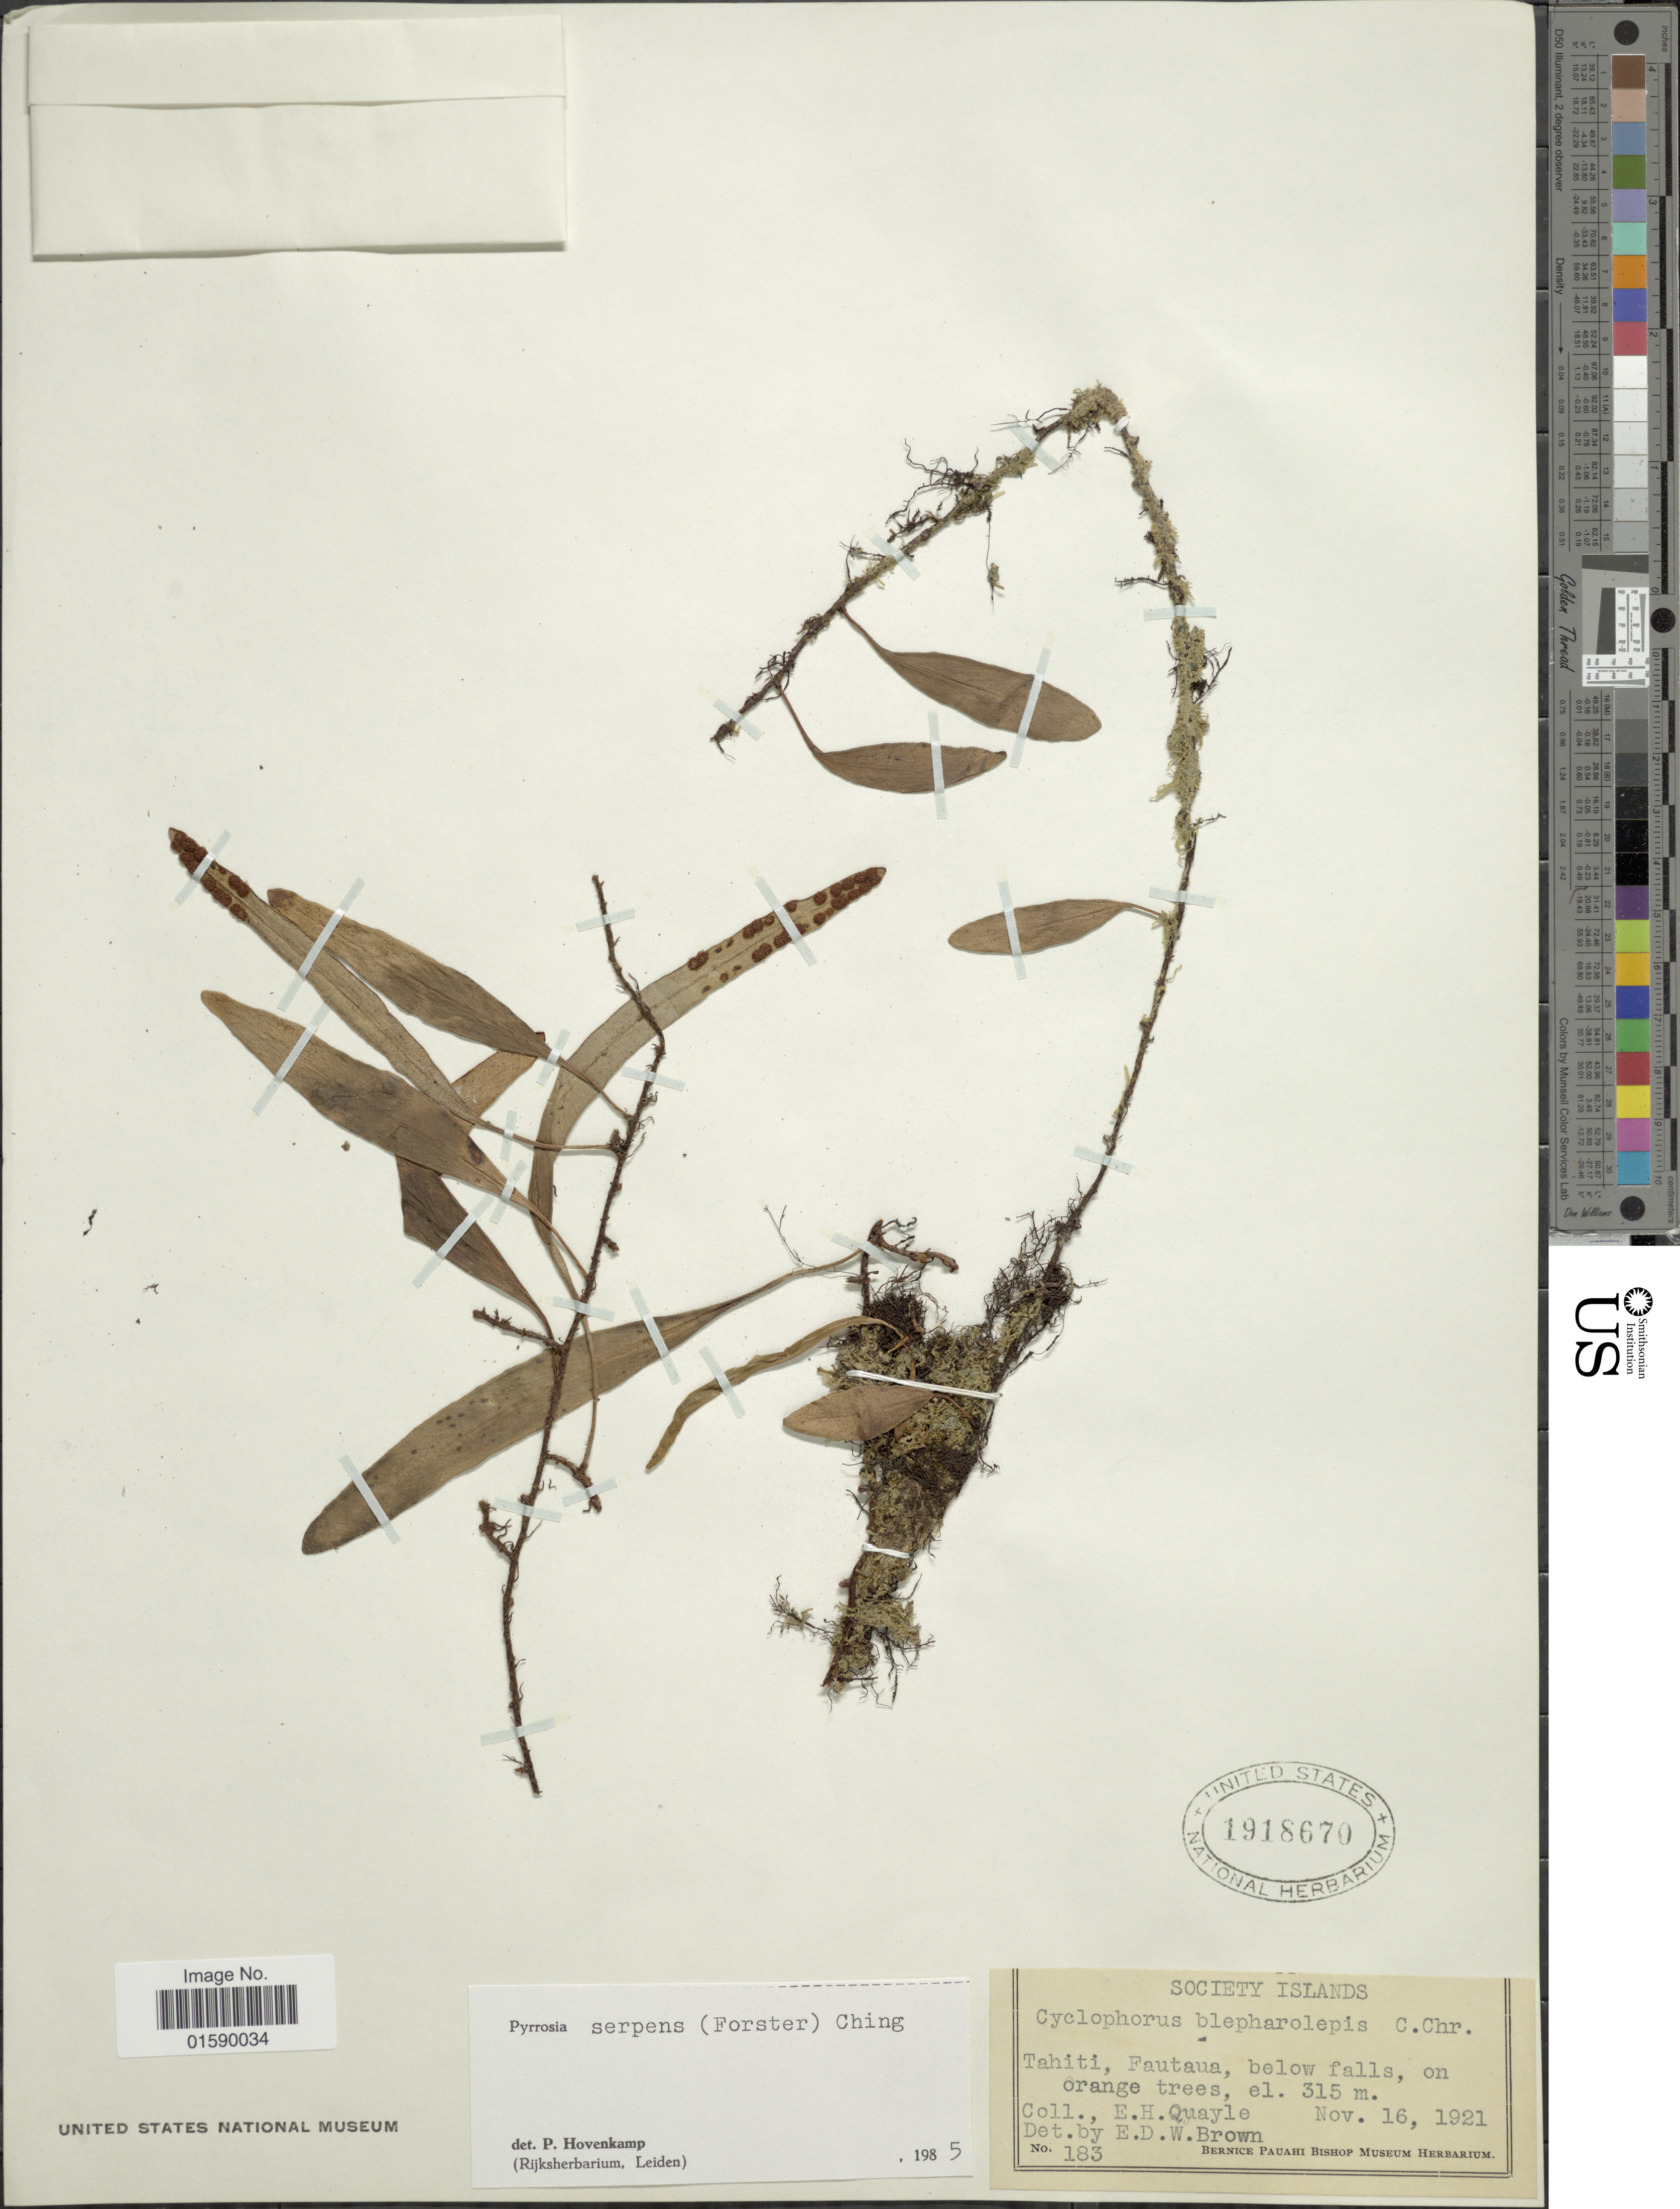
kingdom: Plantae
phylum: Tracheophyta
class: Polypodiopsida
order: Polypodiales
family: Polypodiaceae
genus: Pyrrosia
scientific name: Pyrrosia serpens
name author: Ching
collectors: E. Quayle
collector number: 183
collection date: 1921-11-16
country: French Polynesia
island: Tahiti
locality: Society Islands, Tahiti, Fautaua, below falls, on orange trees.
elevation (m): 315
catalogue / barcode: US 1918670